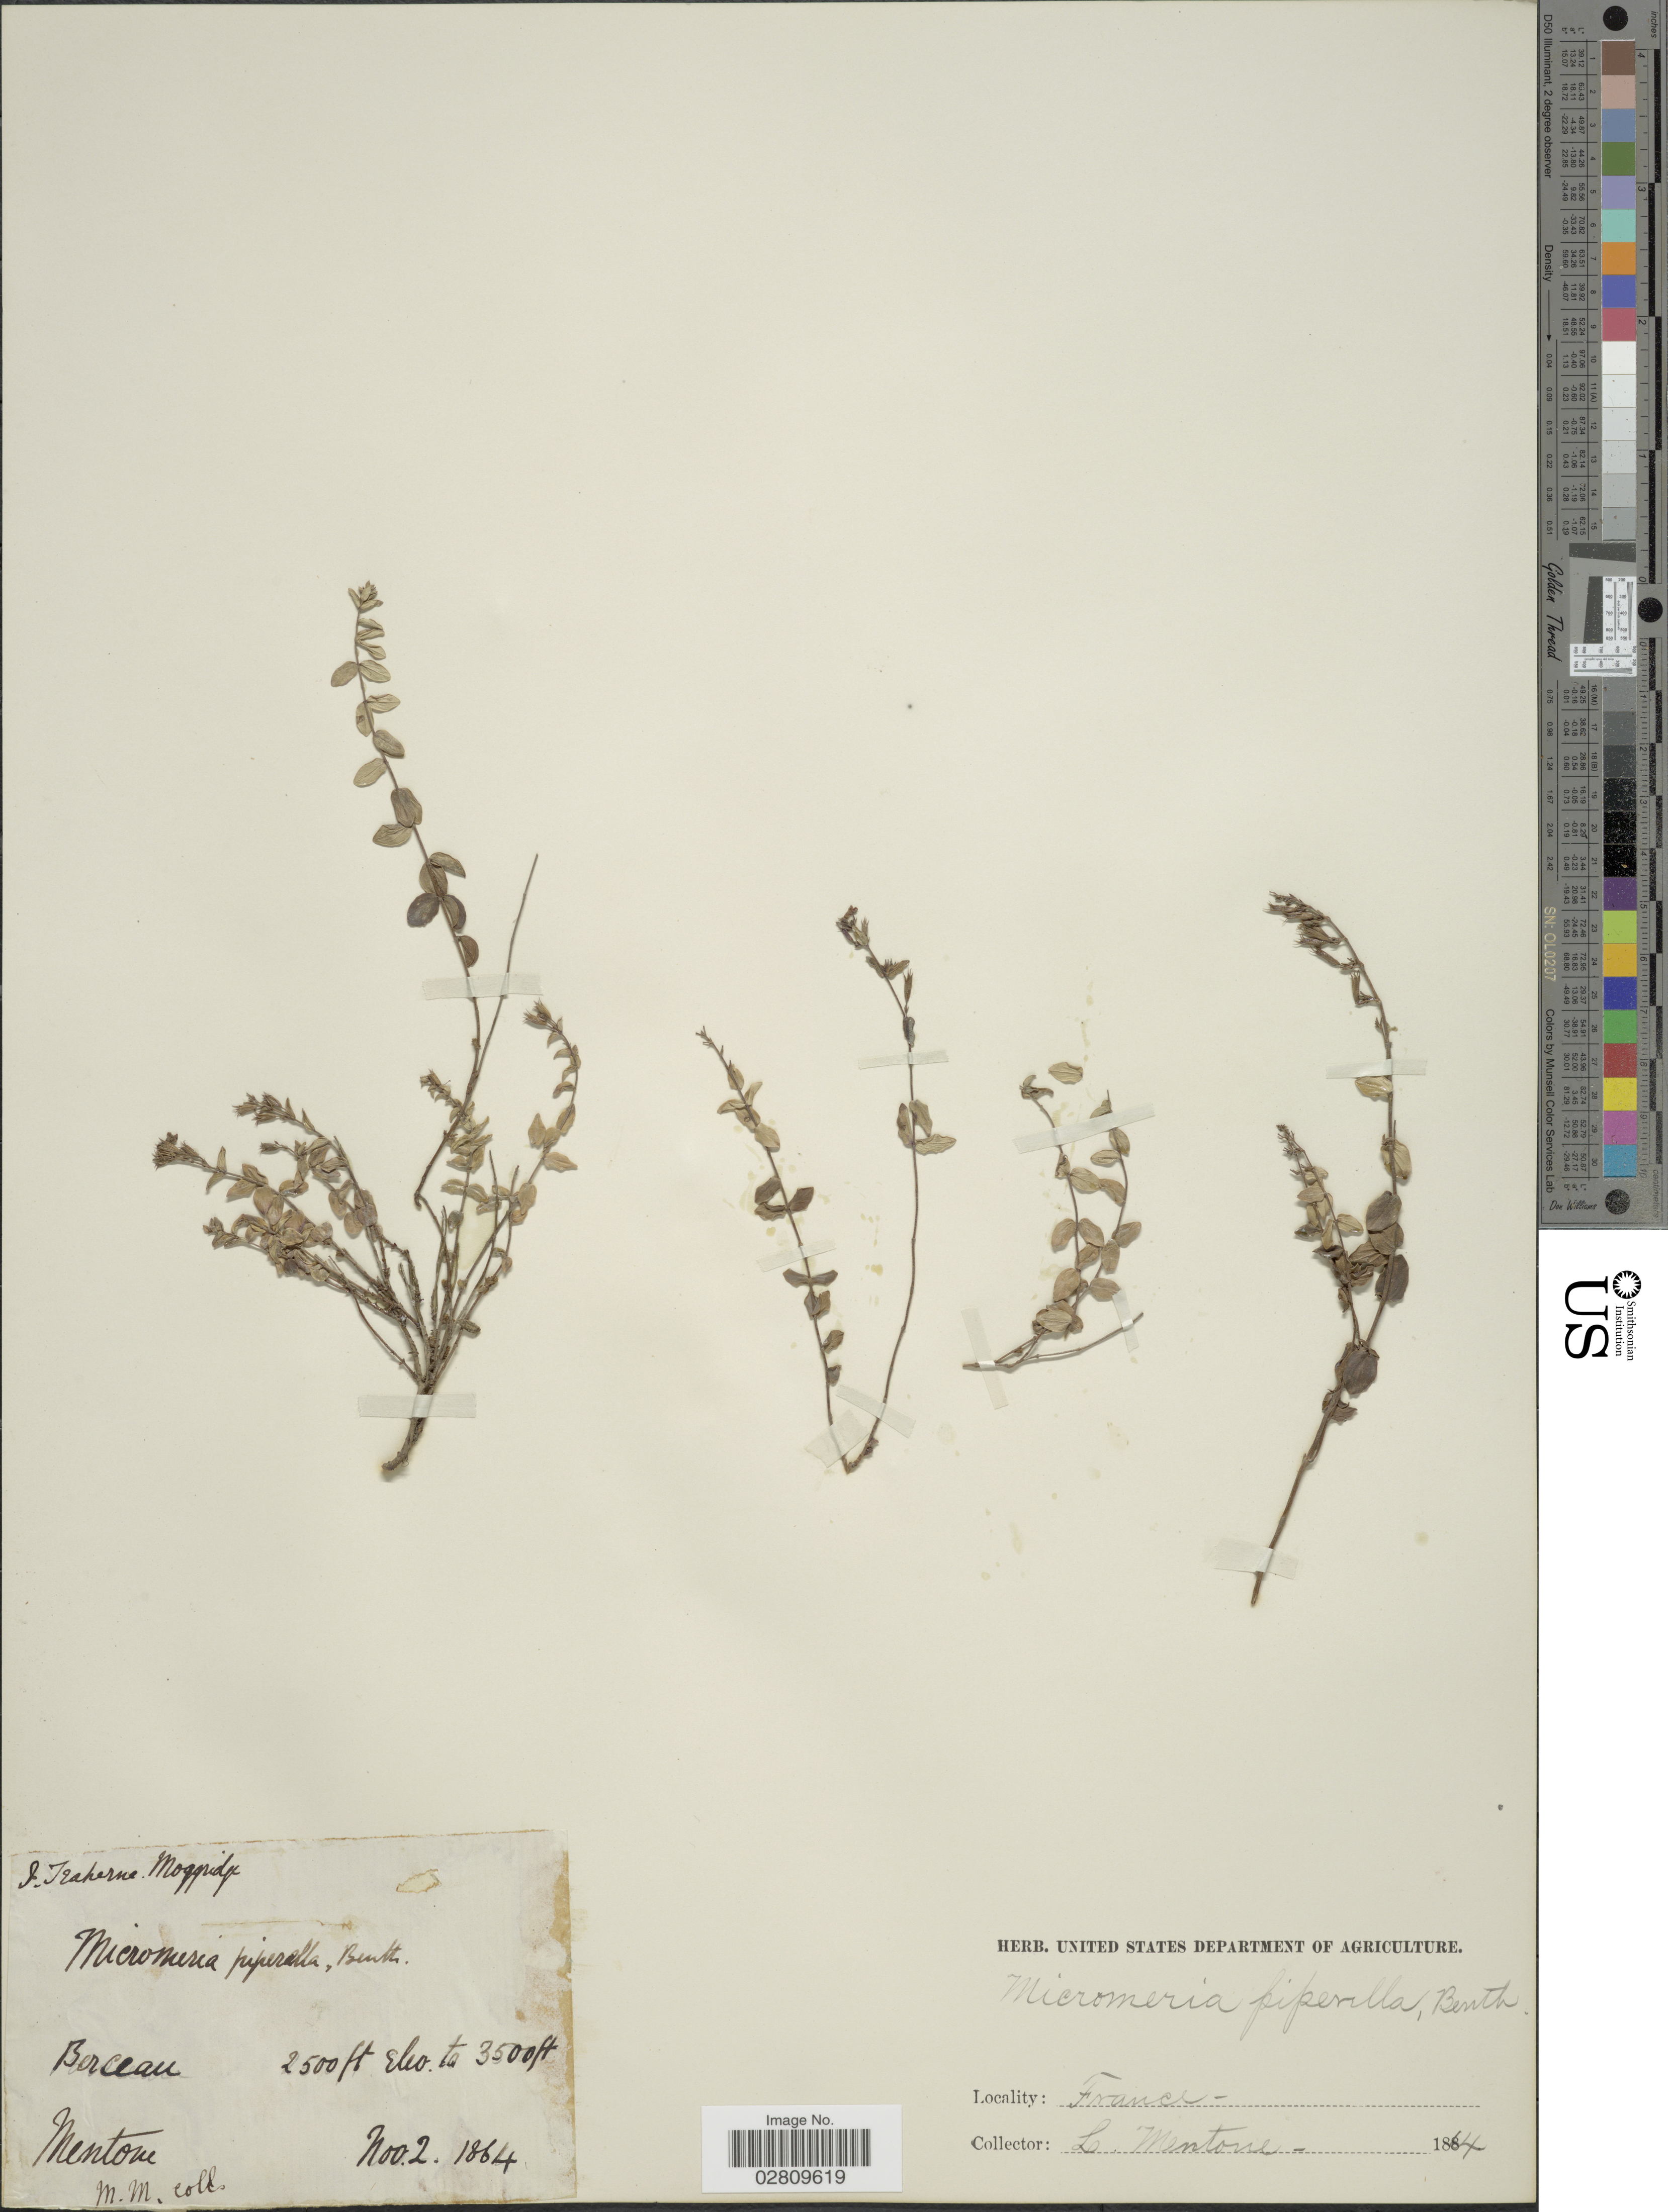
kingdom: Plantae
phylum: Tracheophyta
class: Magnoliopsida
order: Lamiales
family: Lamiaceae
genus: Micromeria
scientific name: Micromeria piperella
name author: Pančić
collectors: M. M.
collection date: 1864-11-02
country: France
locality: Berceau. Mentone.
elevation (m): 762